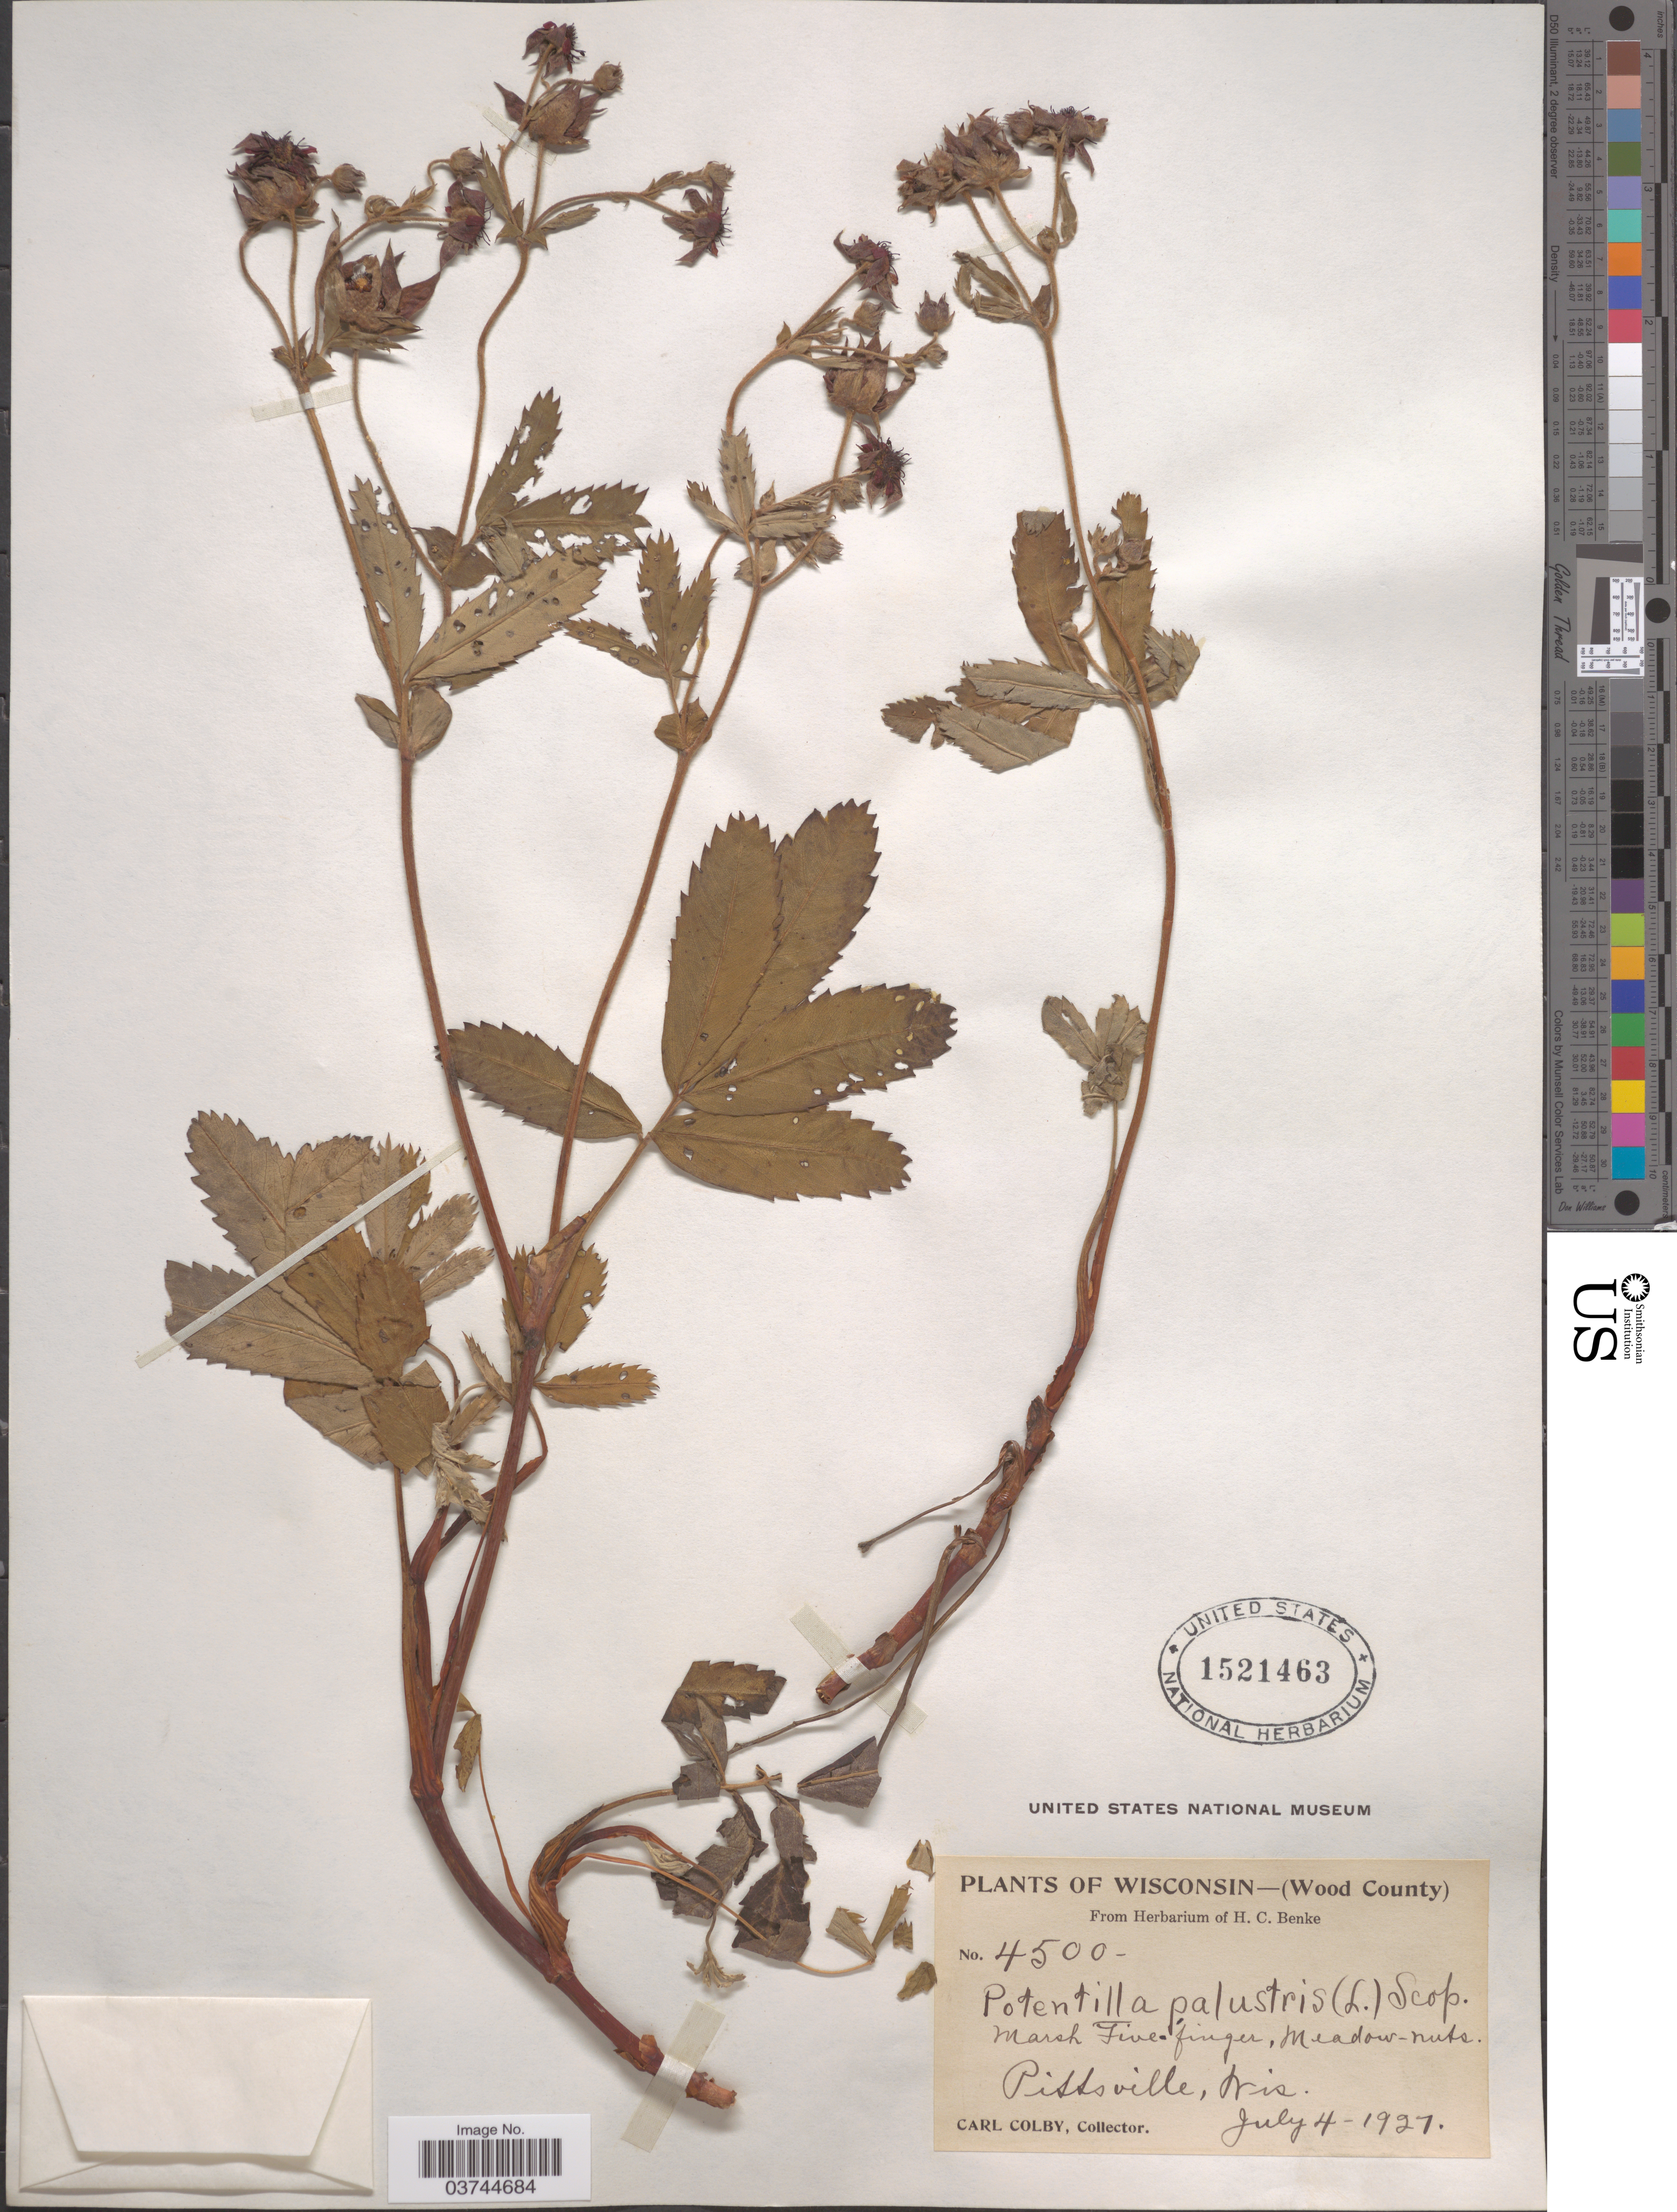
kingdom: Plantae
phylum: Tracheophyta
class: Magnoliopsida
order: Rosales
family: Rosaceae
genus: Comarum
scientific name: Comarum palustre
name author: L.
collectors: C. Colby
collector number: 4500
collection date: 1927-07-04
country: United States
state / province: Wisconsin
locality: Wood County. Pittsville.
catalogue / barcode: US 1521463